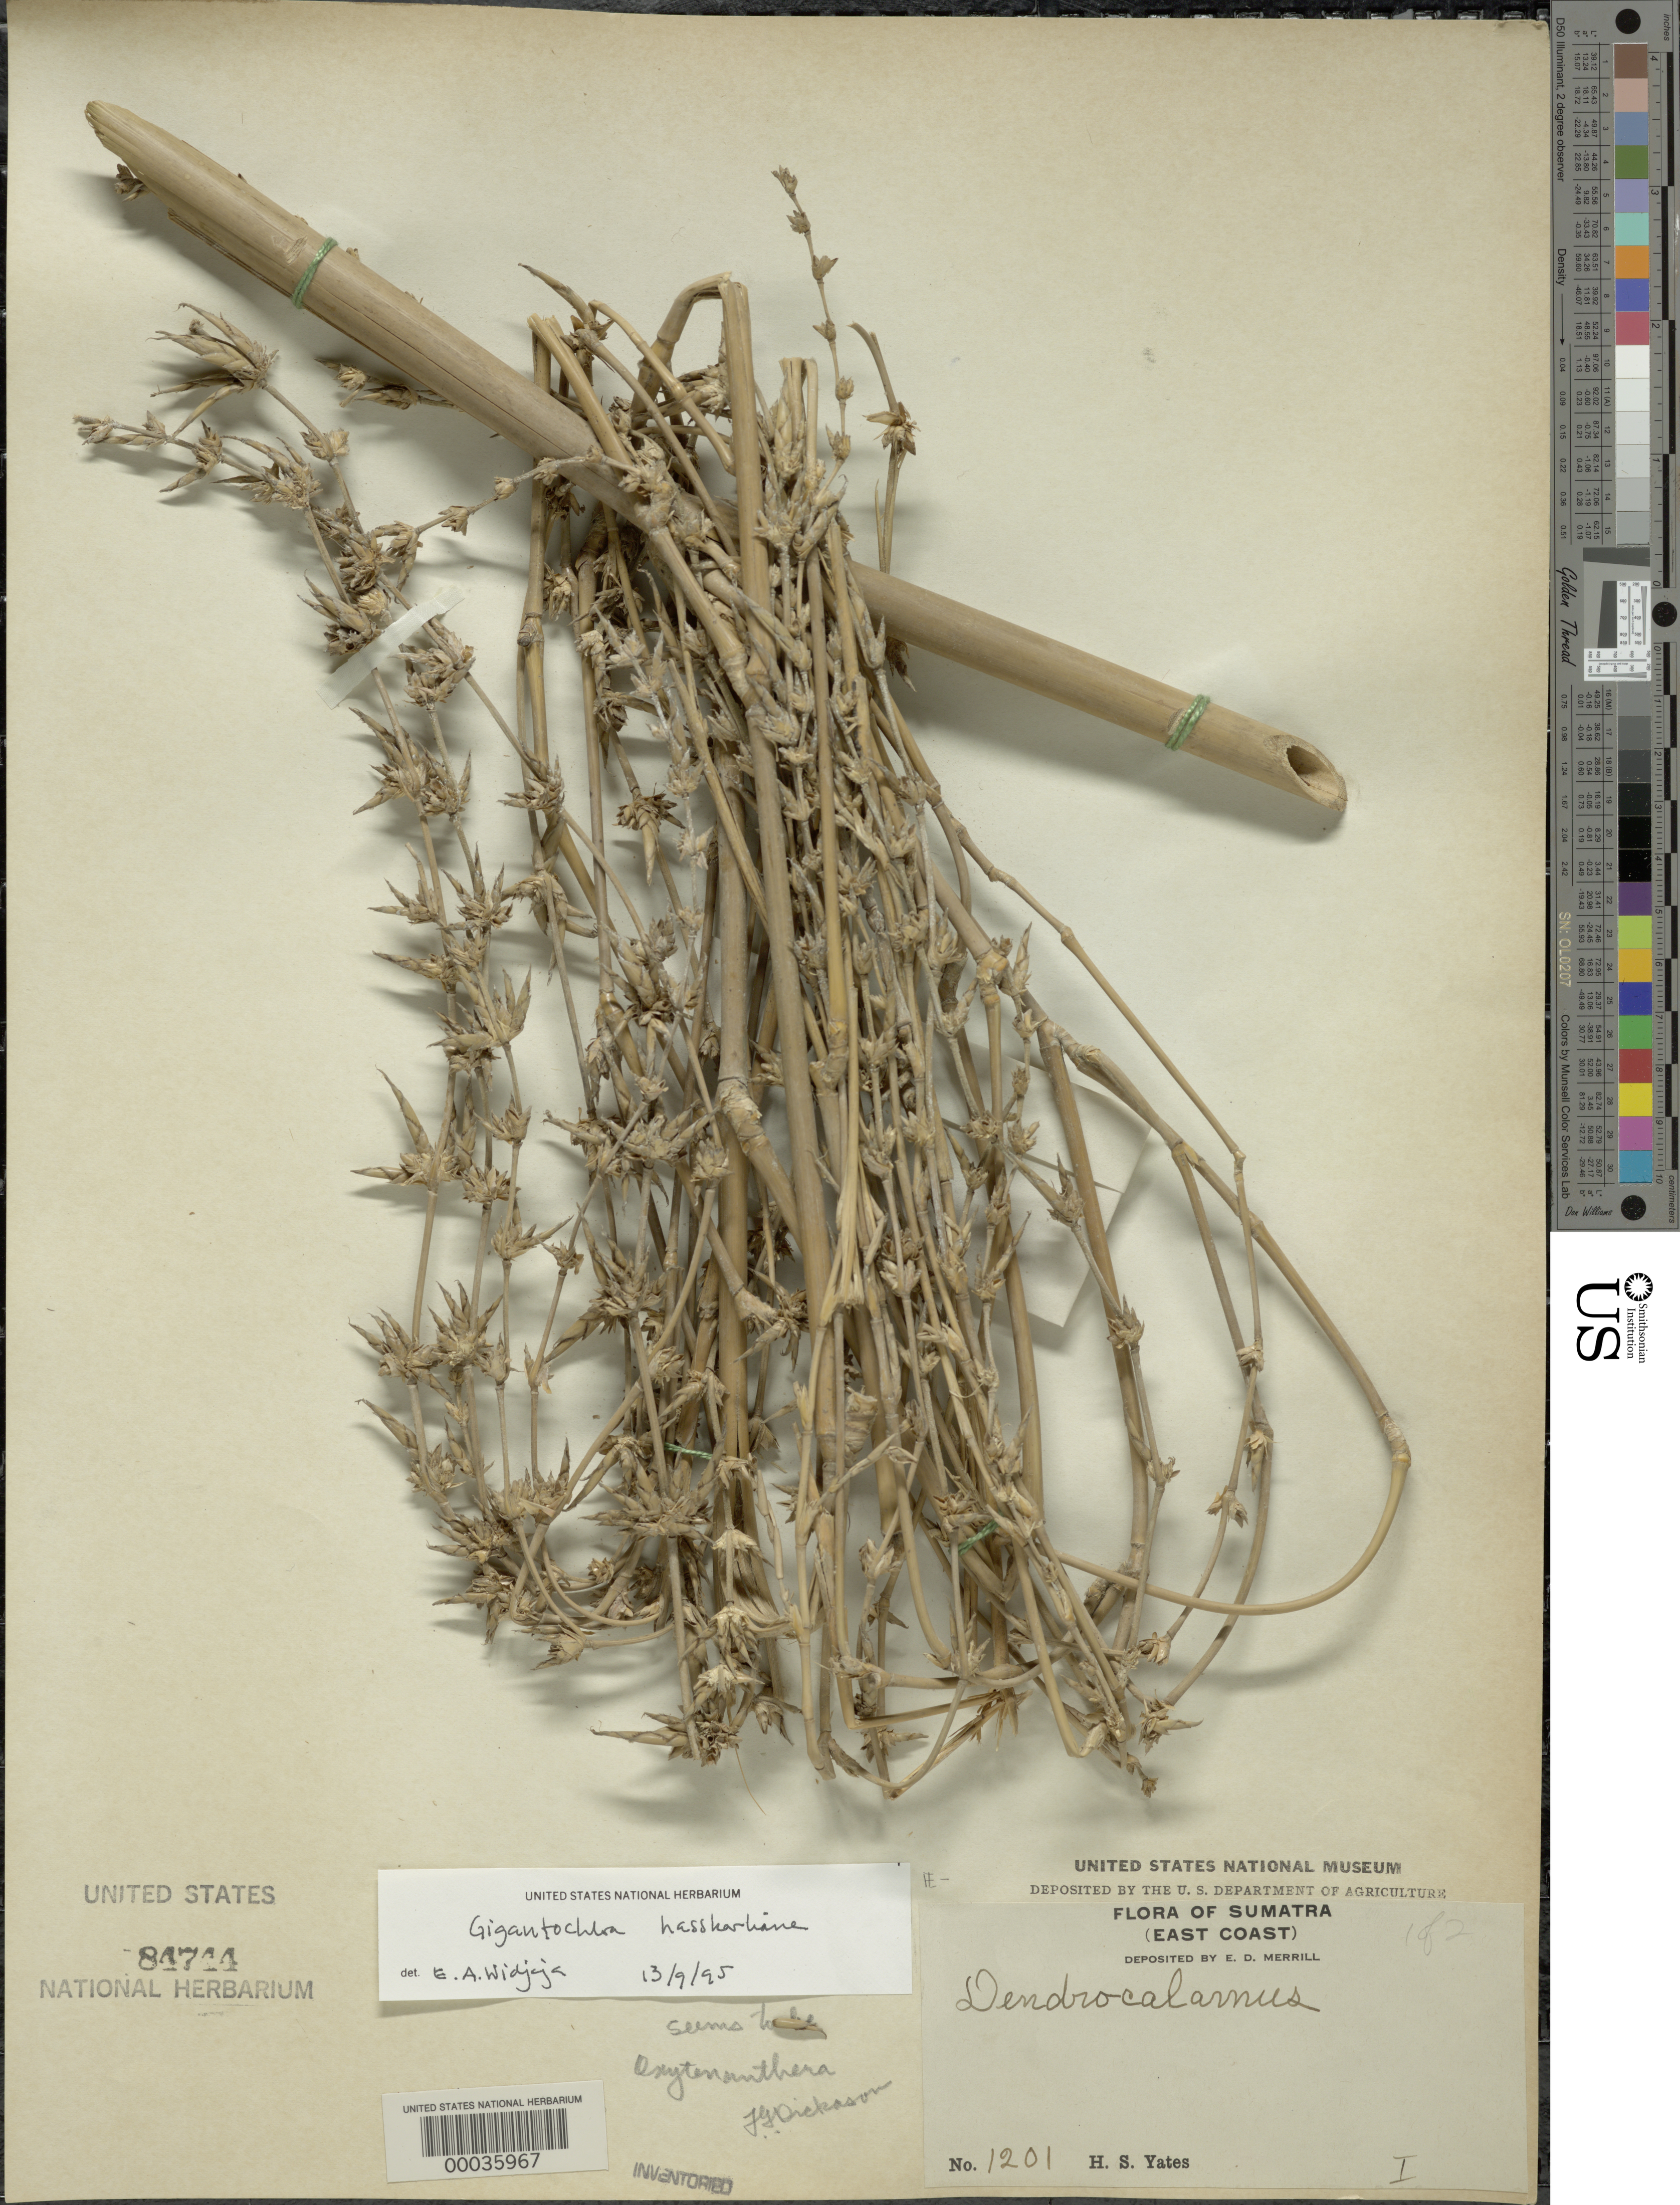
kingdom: Plantae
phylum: Tracheophyta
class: Liliopsida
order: Poales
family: Poaceae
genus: Gigantochloa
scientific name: Gigantochloa hasskarliana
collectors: H. S. Yates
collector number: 1201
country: Indonesia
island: Sumatra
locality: East coast_sumatra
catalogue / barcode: US 84744